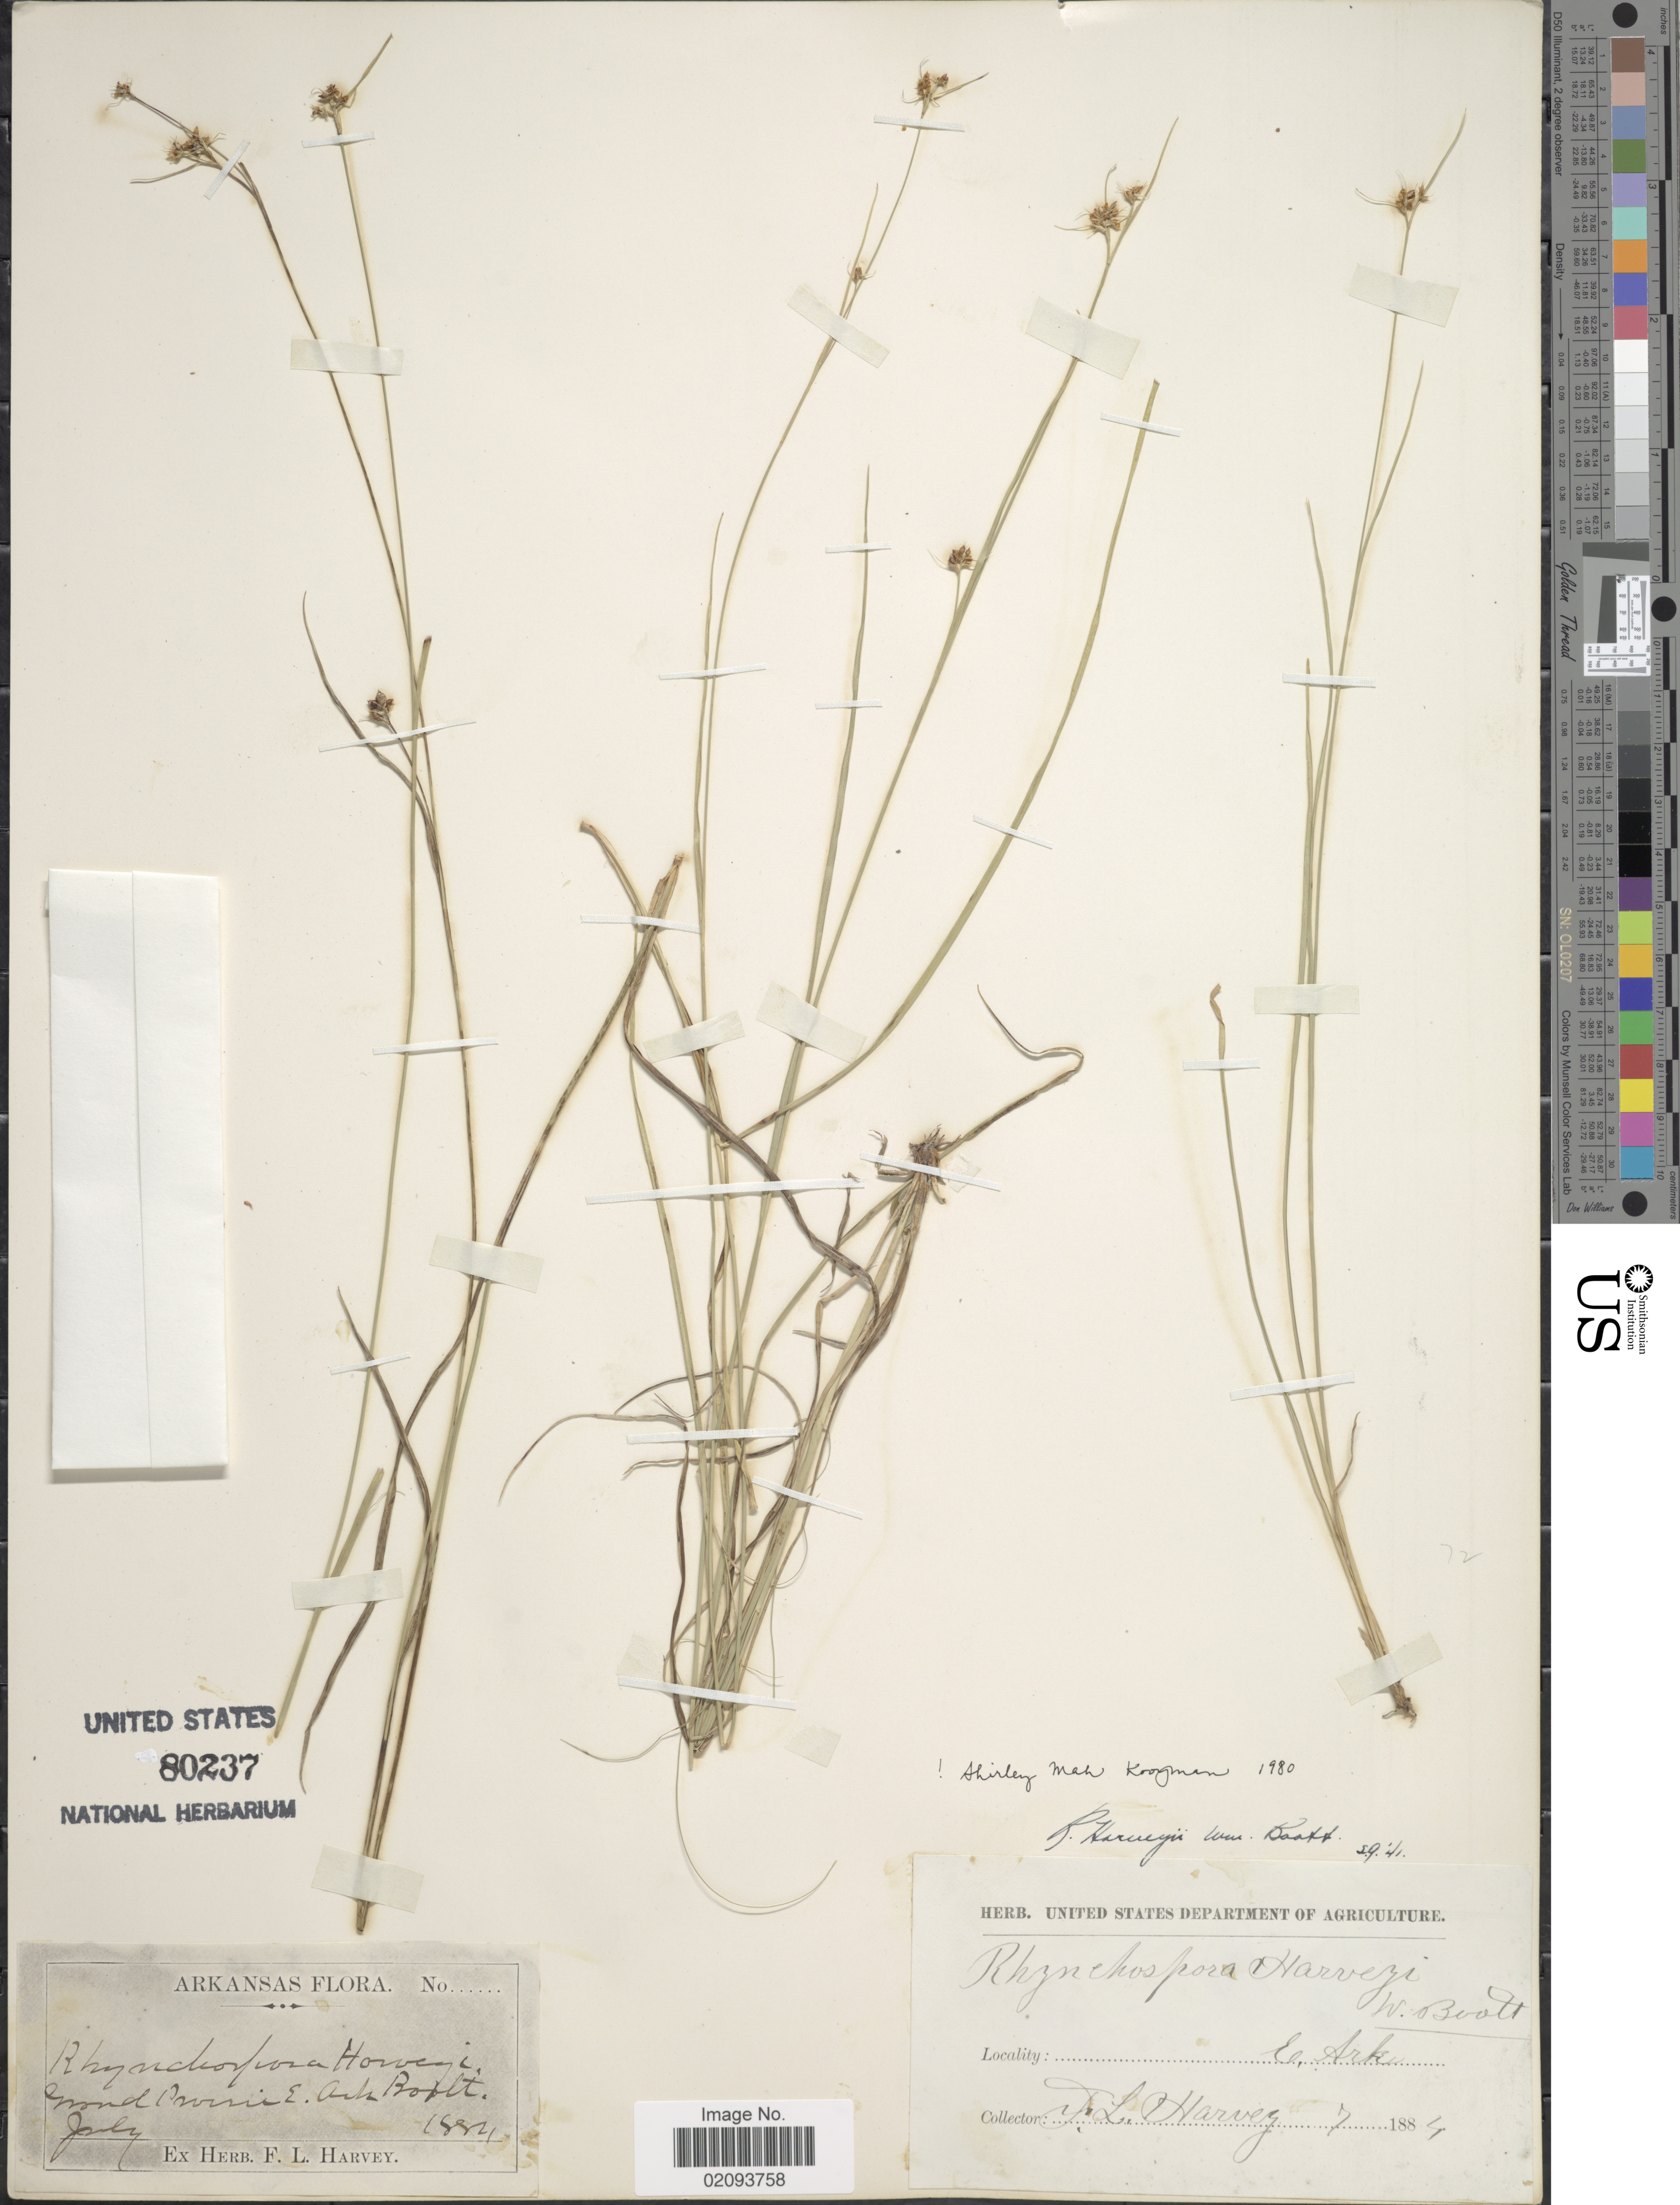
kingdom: Plantae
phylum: Tracheophyta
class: Liliopsida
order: Poales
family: Cyperaceae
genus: Rhynchospora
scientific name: Rhynchospora harveyi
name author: W. Boott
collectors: F. L. Harvey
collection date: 1884-07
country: United States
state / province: Arkansas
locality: Grand Prairie, E. Ark.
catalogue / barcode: US 80237